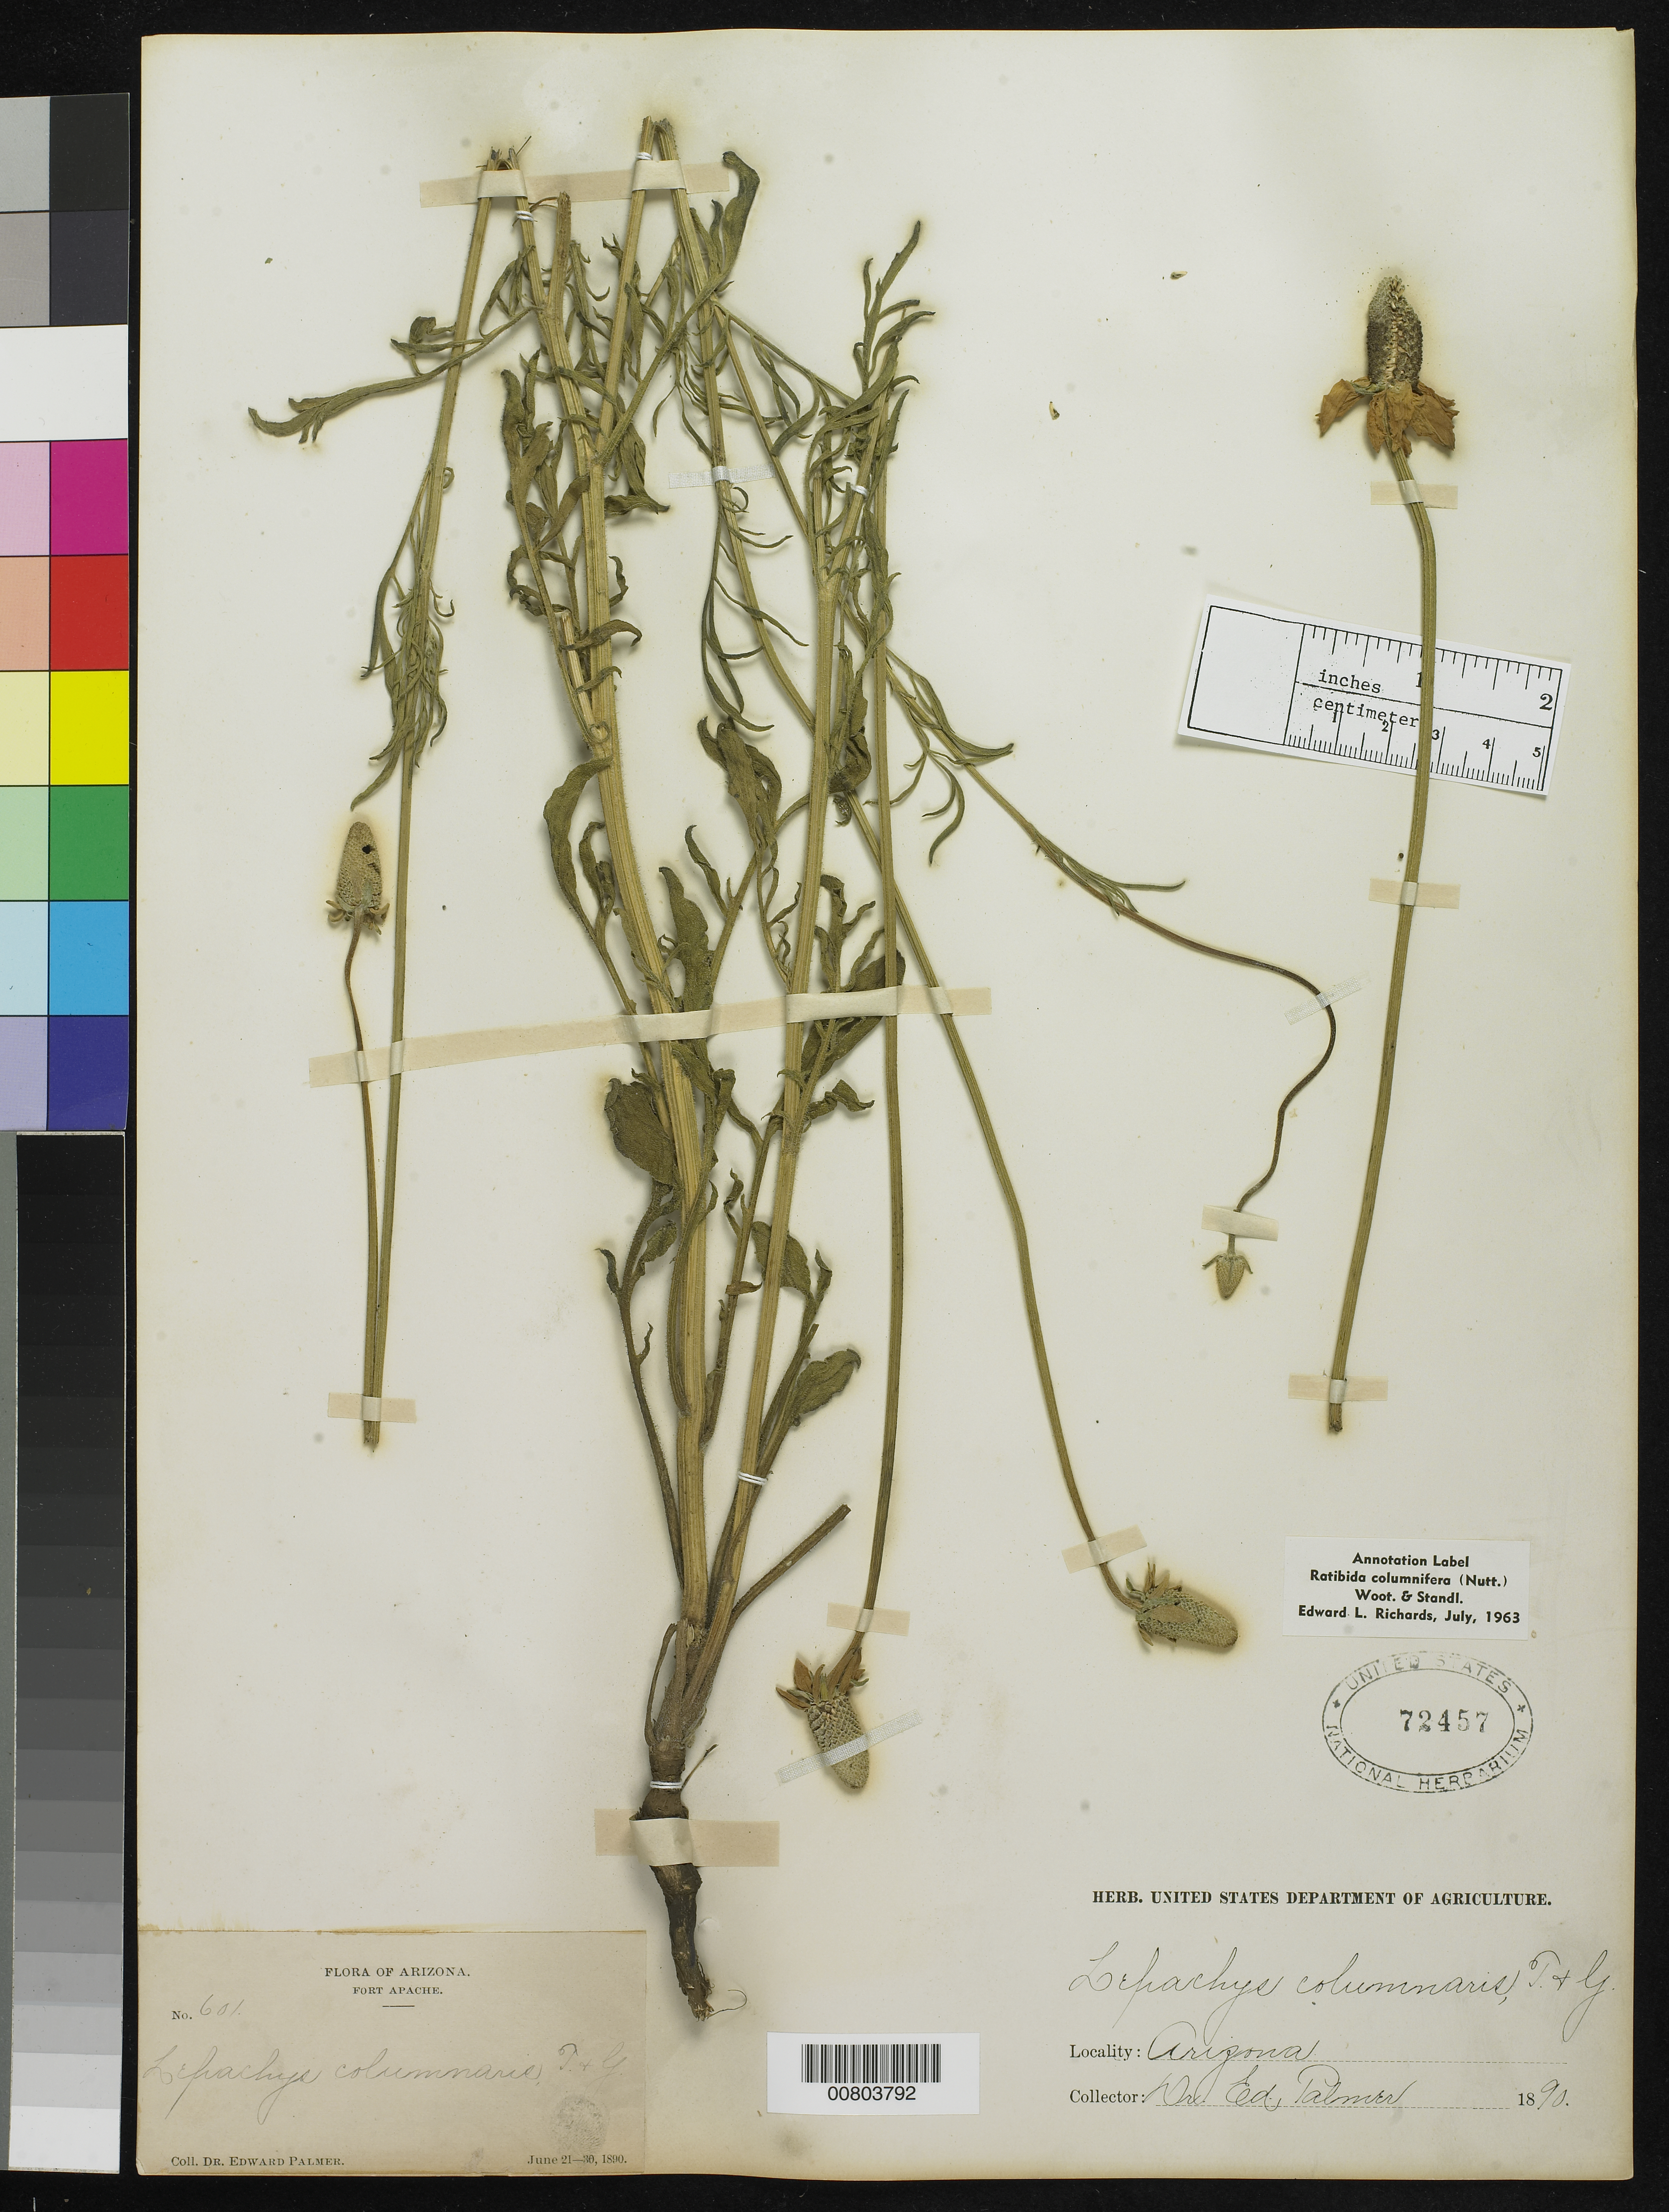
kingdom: Plantae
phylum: Tracheophyta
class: Magnoliopsida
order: Asterales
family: Asteraceae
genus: Ratibida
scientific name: Ratibida columnaris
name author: (Pursh) D. Don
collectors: E. Palmer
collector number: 601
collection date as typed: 21 Jun 1890 to 30 Jun 1890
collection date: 1890-06-21/1890-06-30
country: United States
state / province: Arizona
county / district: Navajo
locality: Fort Apache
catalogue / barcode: US 72457